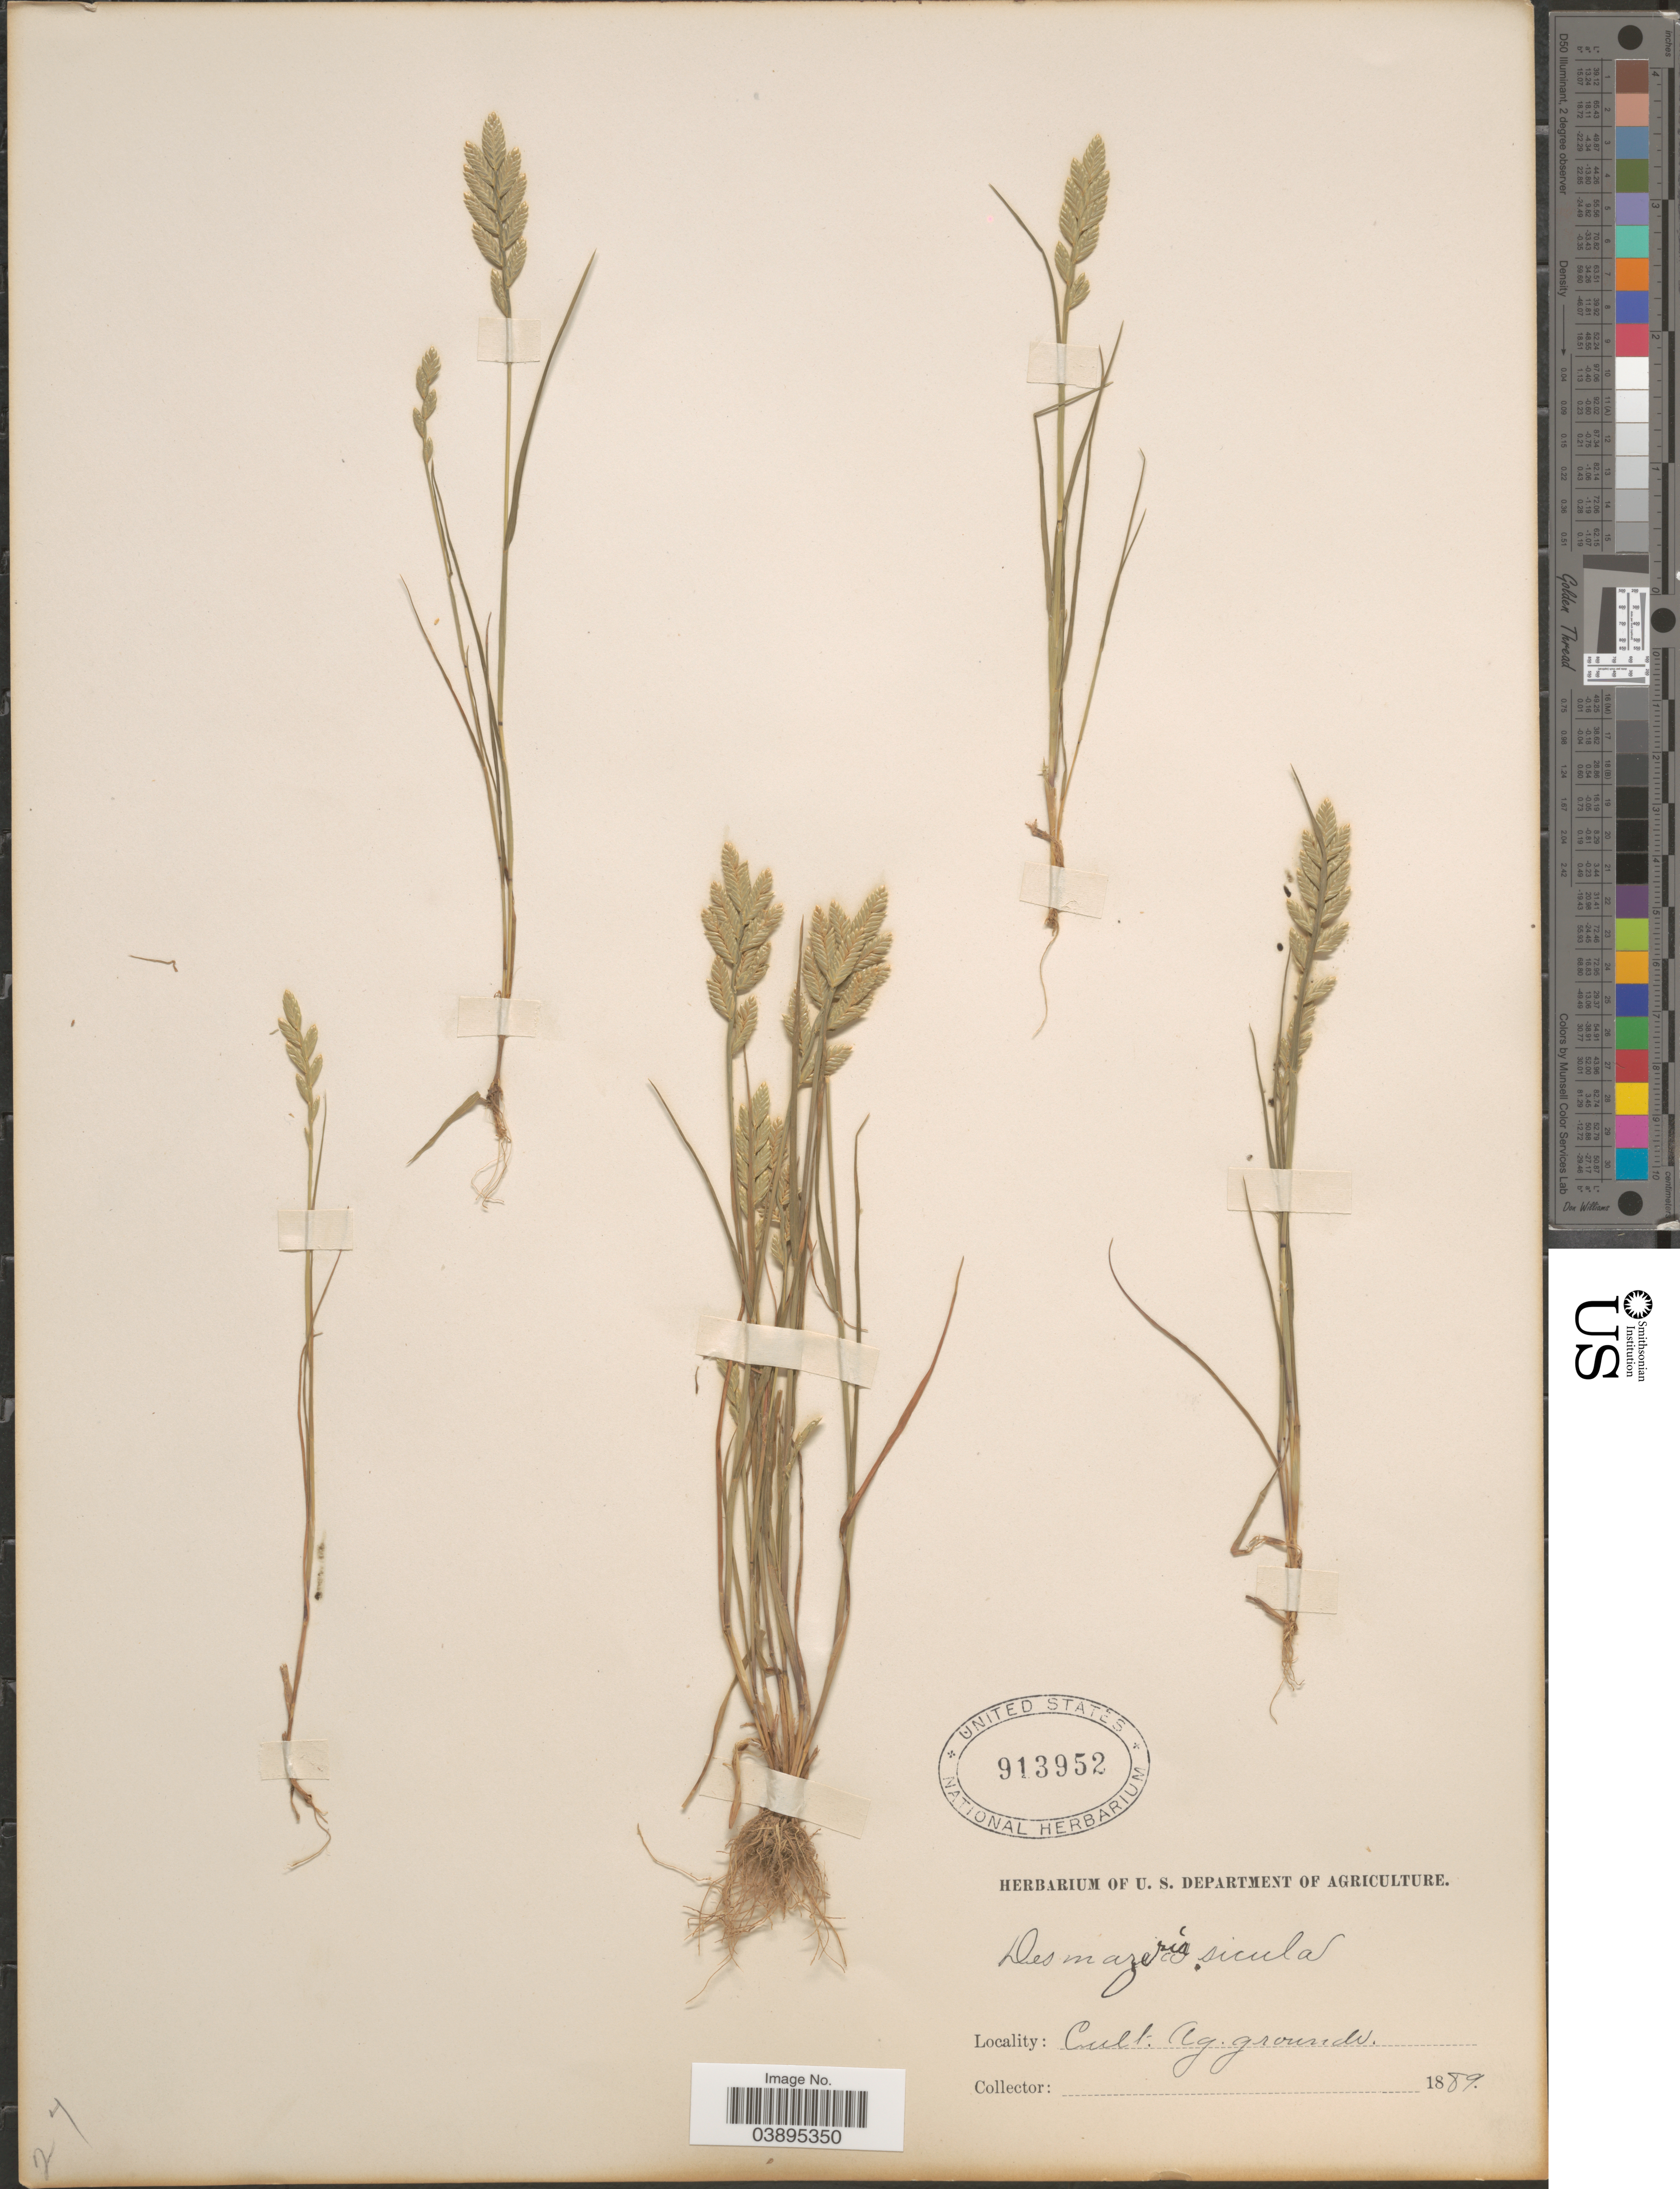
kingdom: Plantae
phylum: Tracheophyta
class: Liliopsida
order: Poales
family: Poaceae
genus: Desmazeria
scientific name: Desmazeria sicula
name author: (Jacq.) Dumort.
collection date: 1889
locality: Cult. Ag. grounds.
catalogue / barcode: US 913952